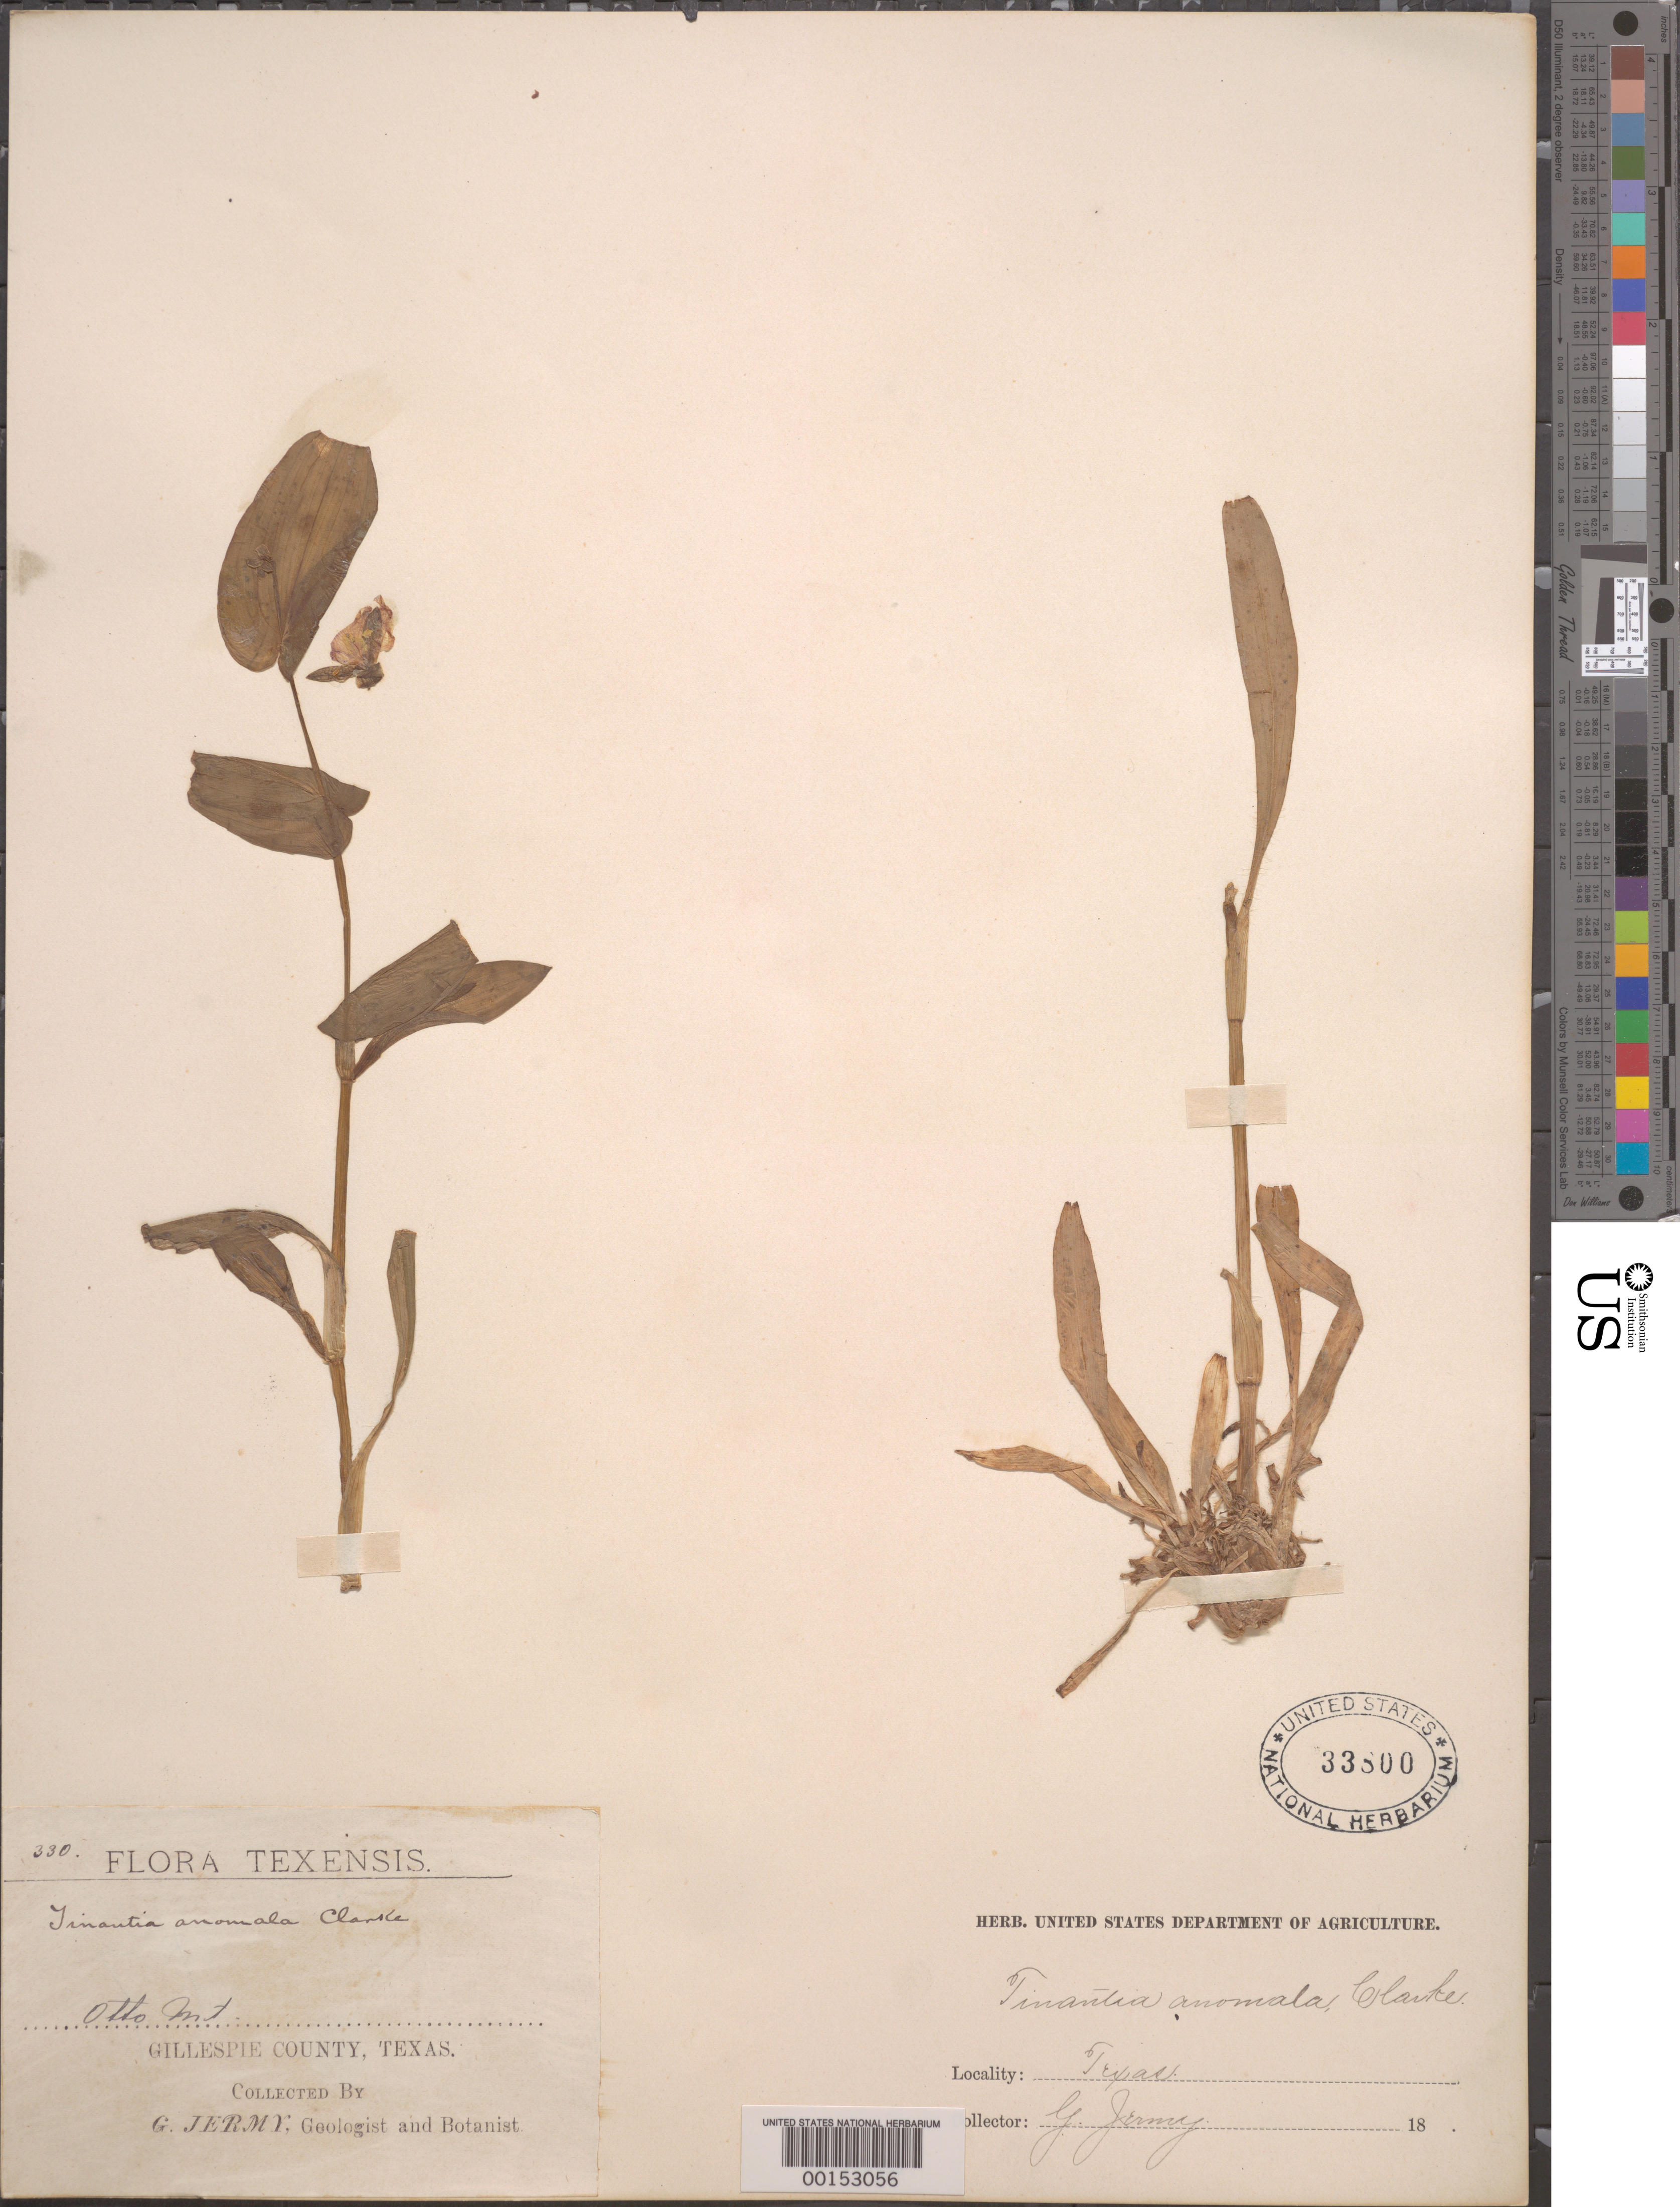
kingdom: Plantae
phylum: Tracheophyta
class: Liliopsida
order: Commelinales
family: Commelinaceae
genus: Tinantia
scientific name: Tinantia anomala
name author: (Torr.) C.B. Clarke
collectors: G. Jermy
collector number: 330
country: United States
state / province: Texas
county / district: Gillespie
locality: Otto mt.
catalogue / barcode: US 33800